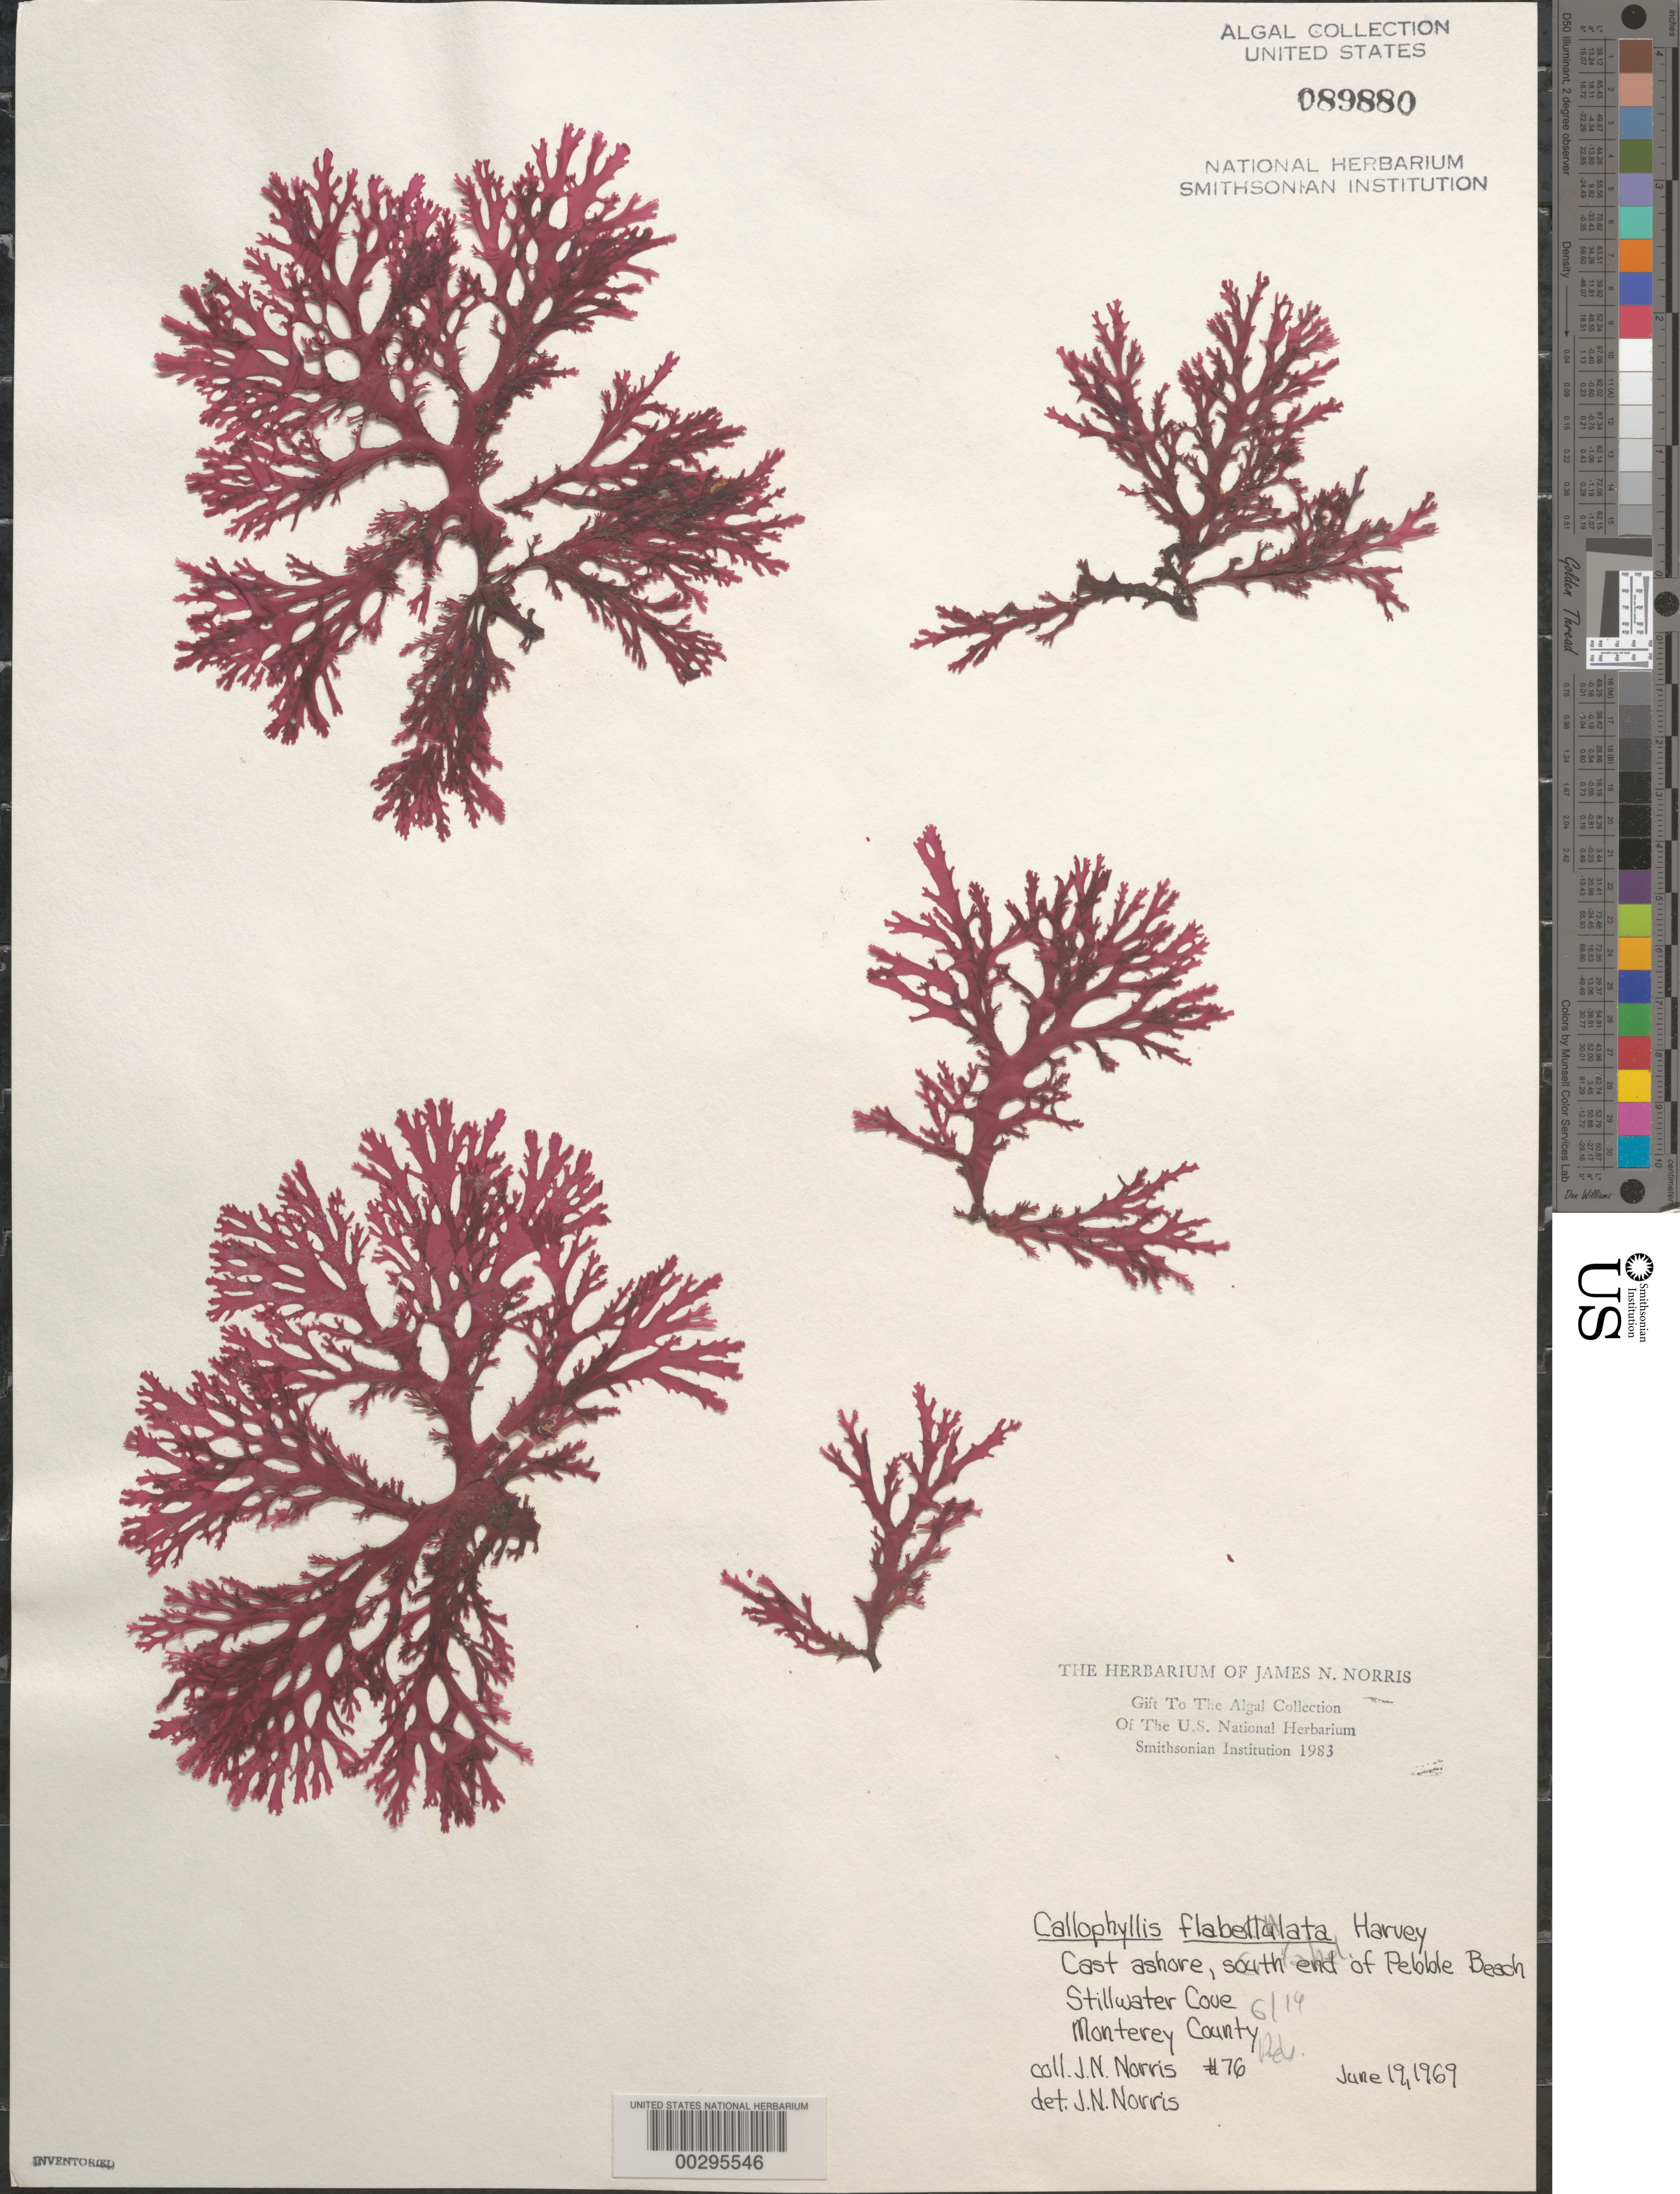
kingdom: Plantae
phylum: Rhodophyta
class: Florideophyceae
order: Gigartinales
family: Kallymeniaceae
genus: Callophyllis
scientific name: Callophyllis flabellulata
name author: Harv.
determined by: Norris, James N.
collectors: J. N. Norris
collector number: JN-76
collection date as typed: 19 Jun 1969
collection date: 1969-06-19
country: United States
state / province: California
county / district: Monterey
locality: Stillwater Cove, Pebble Beach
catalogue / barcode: US 89880